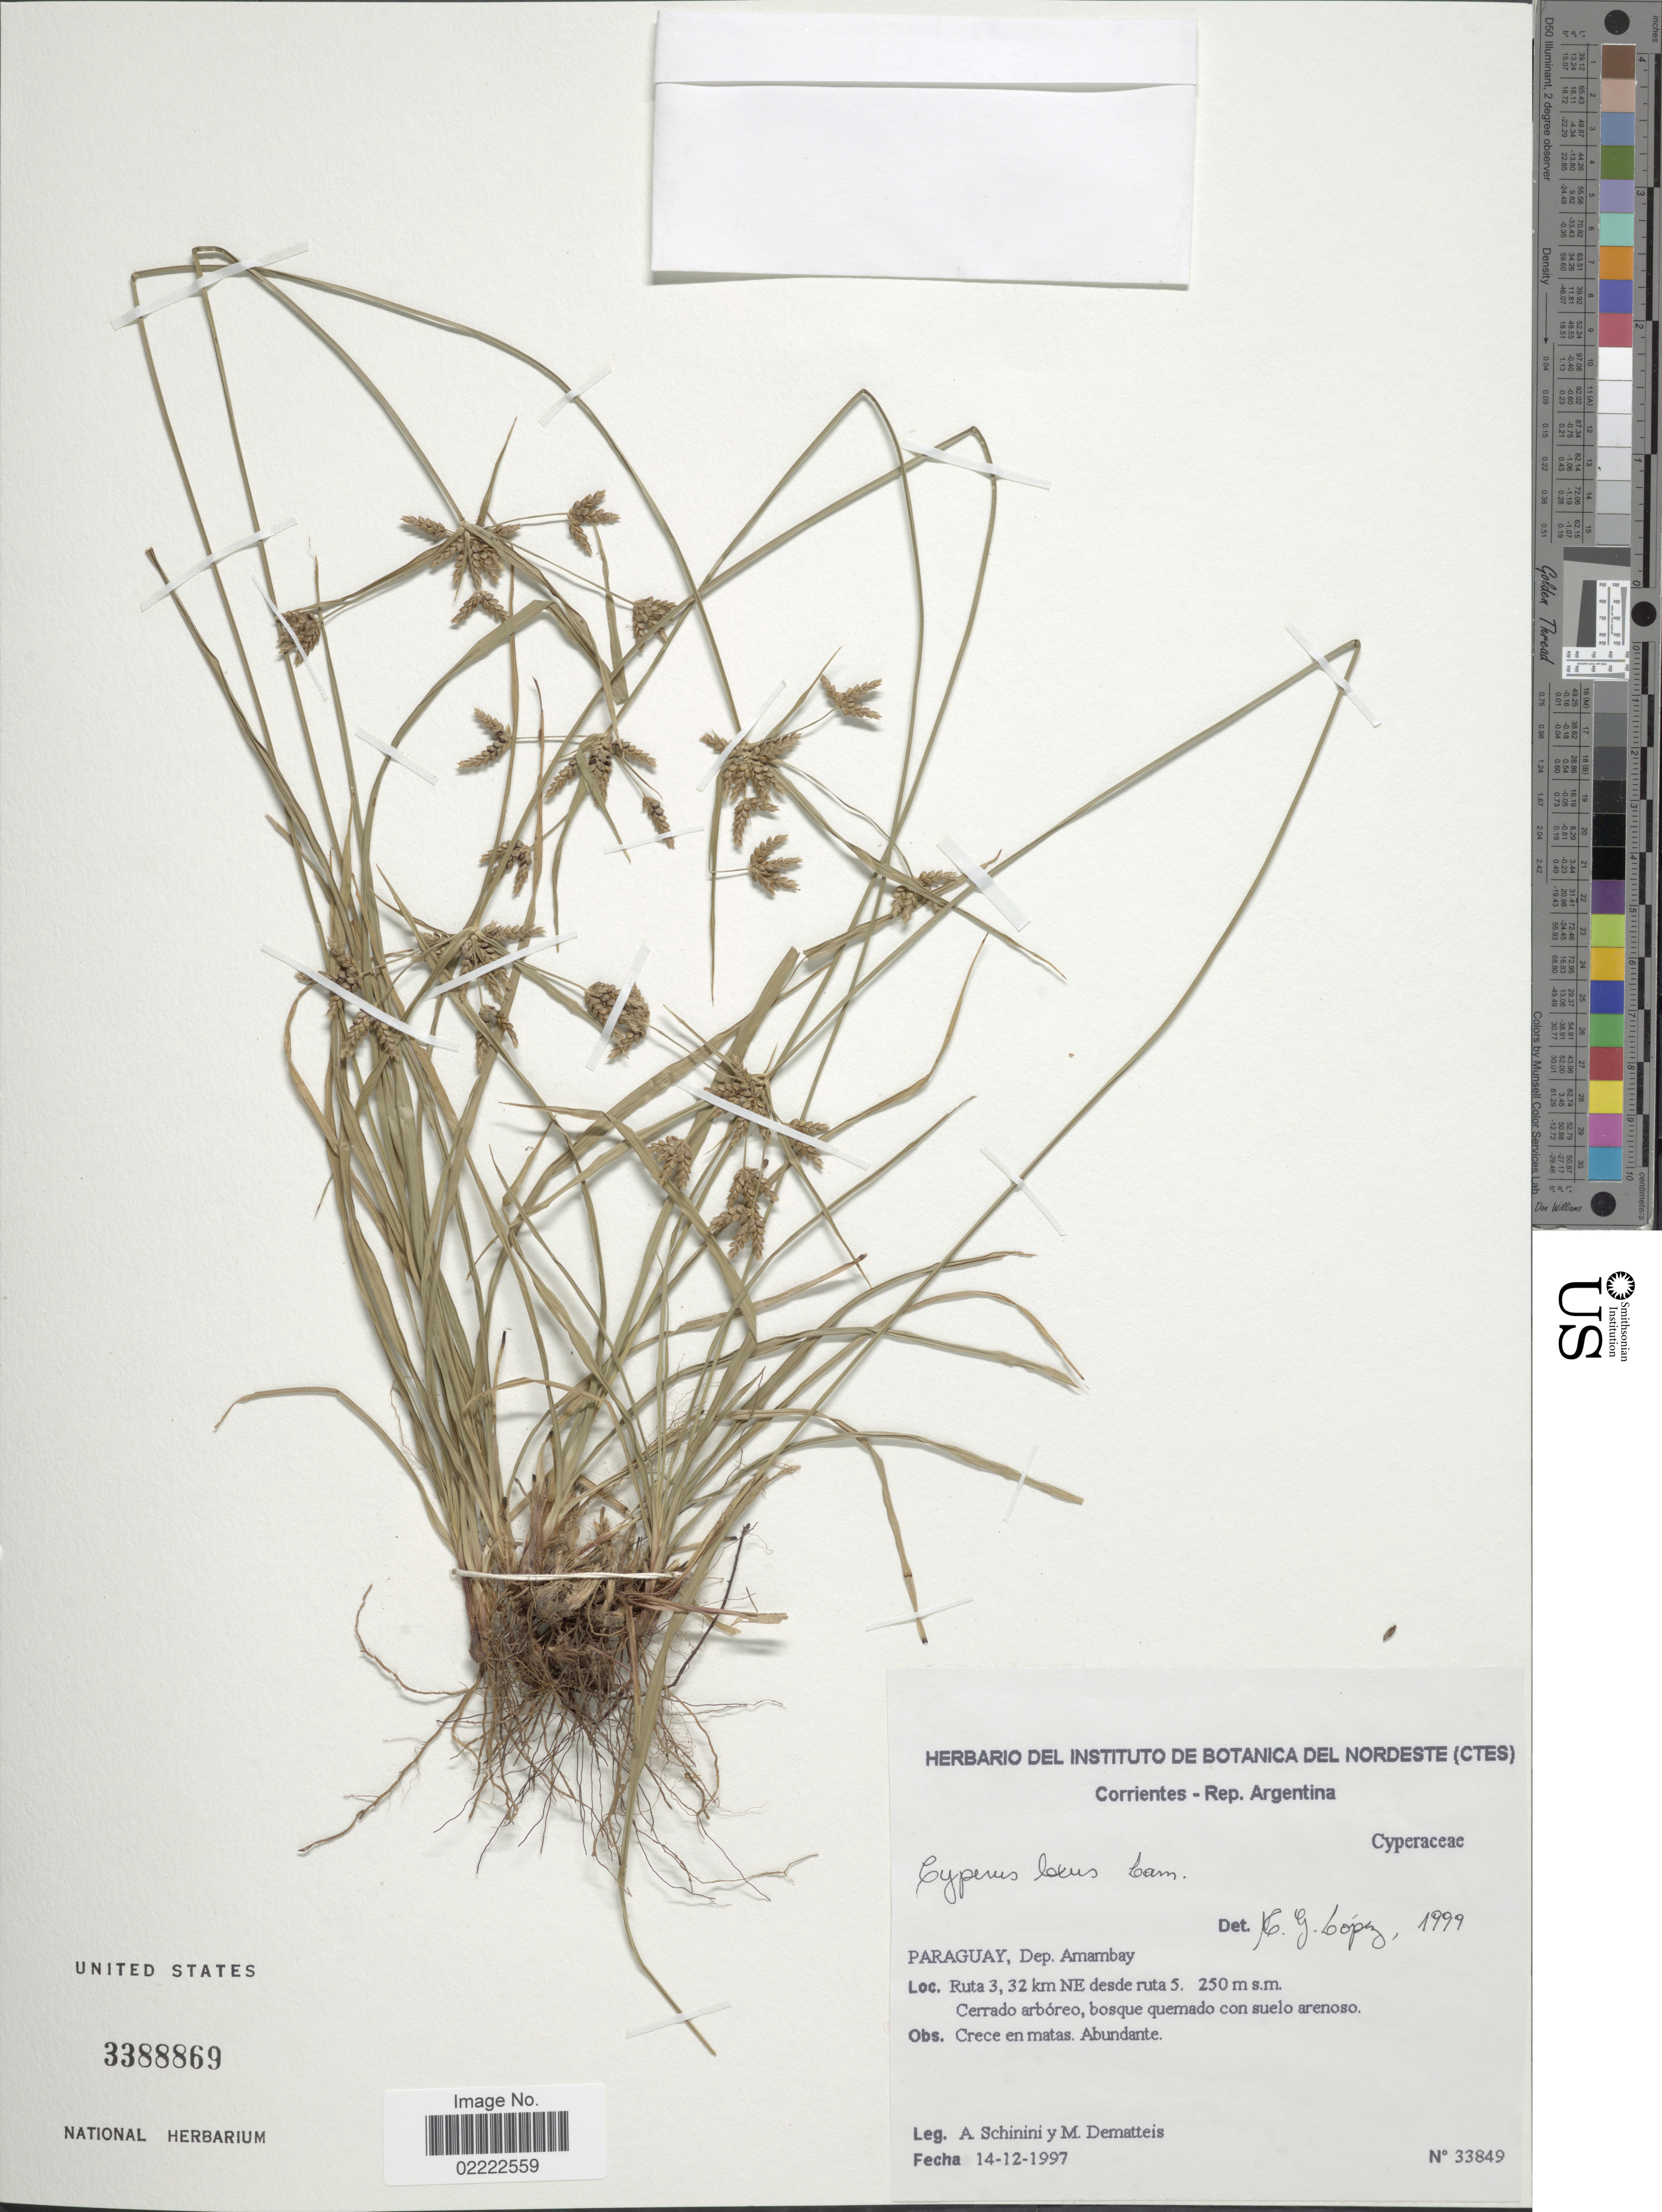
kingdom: Plantae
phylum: Tracheophyta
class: Liliopsida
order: Poales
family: Cyperaceae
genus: Cyperus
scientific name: Cyperus laxus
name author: Lam.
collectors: A. Schinini & M. Dematteis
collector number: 33849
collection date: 1997-12-14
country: Paraguay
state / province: Amambay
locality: Ruta 3, 32 km NE desde ruta 5, Cerrado arboreo, bosque quernado con suelo arenoso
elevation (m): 250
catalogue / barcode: US 3388869